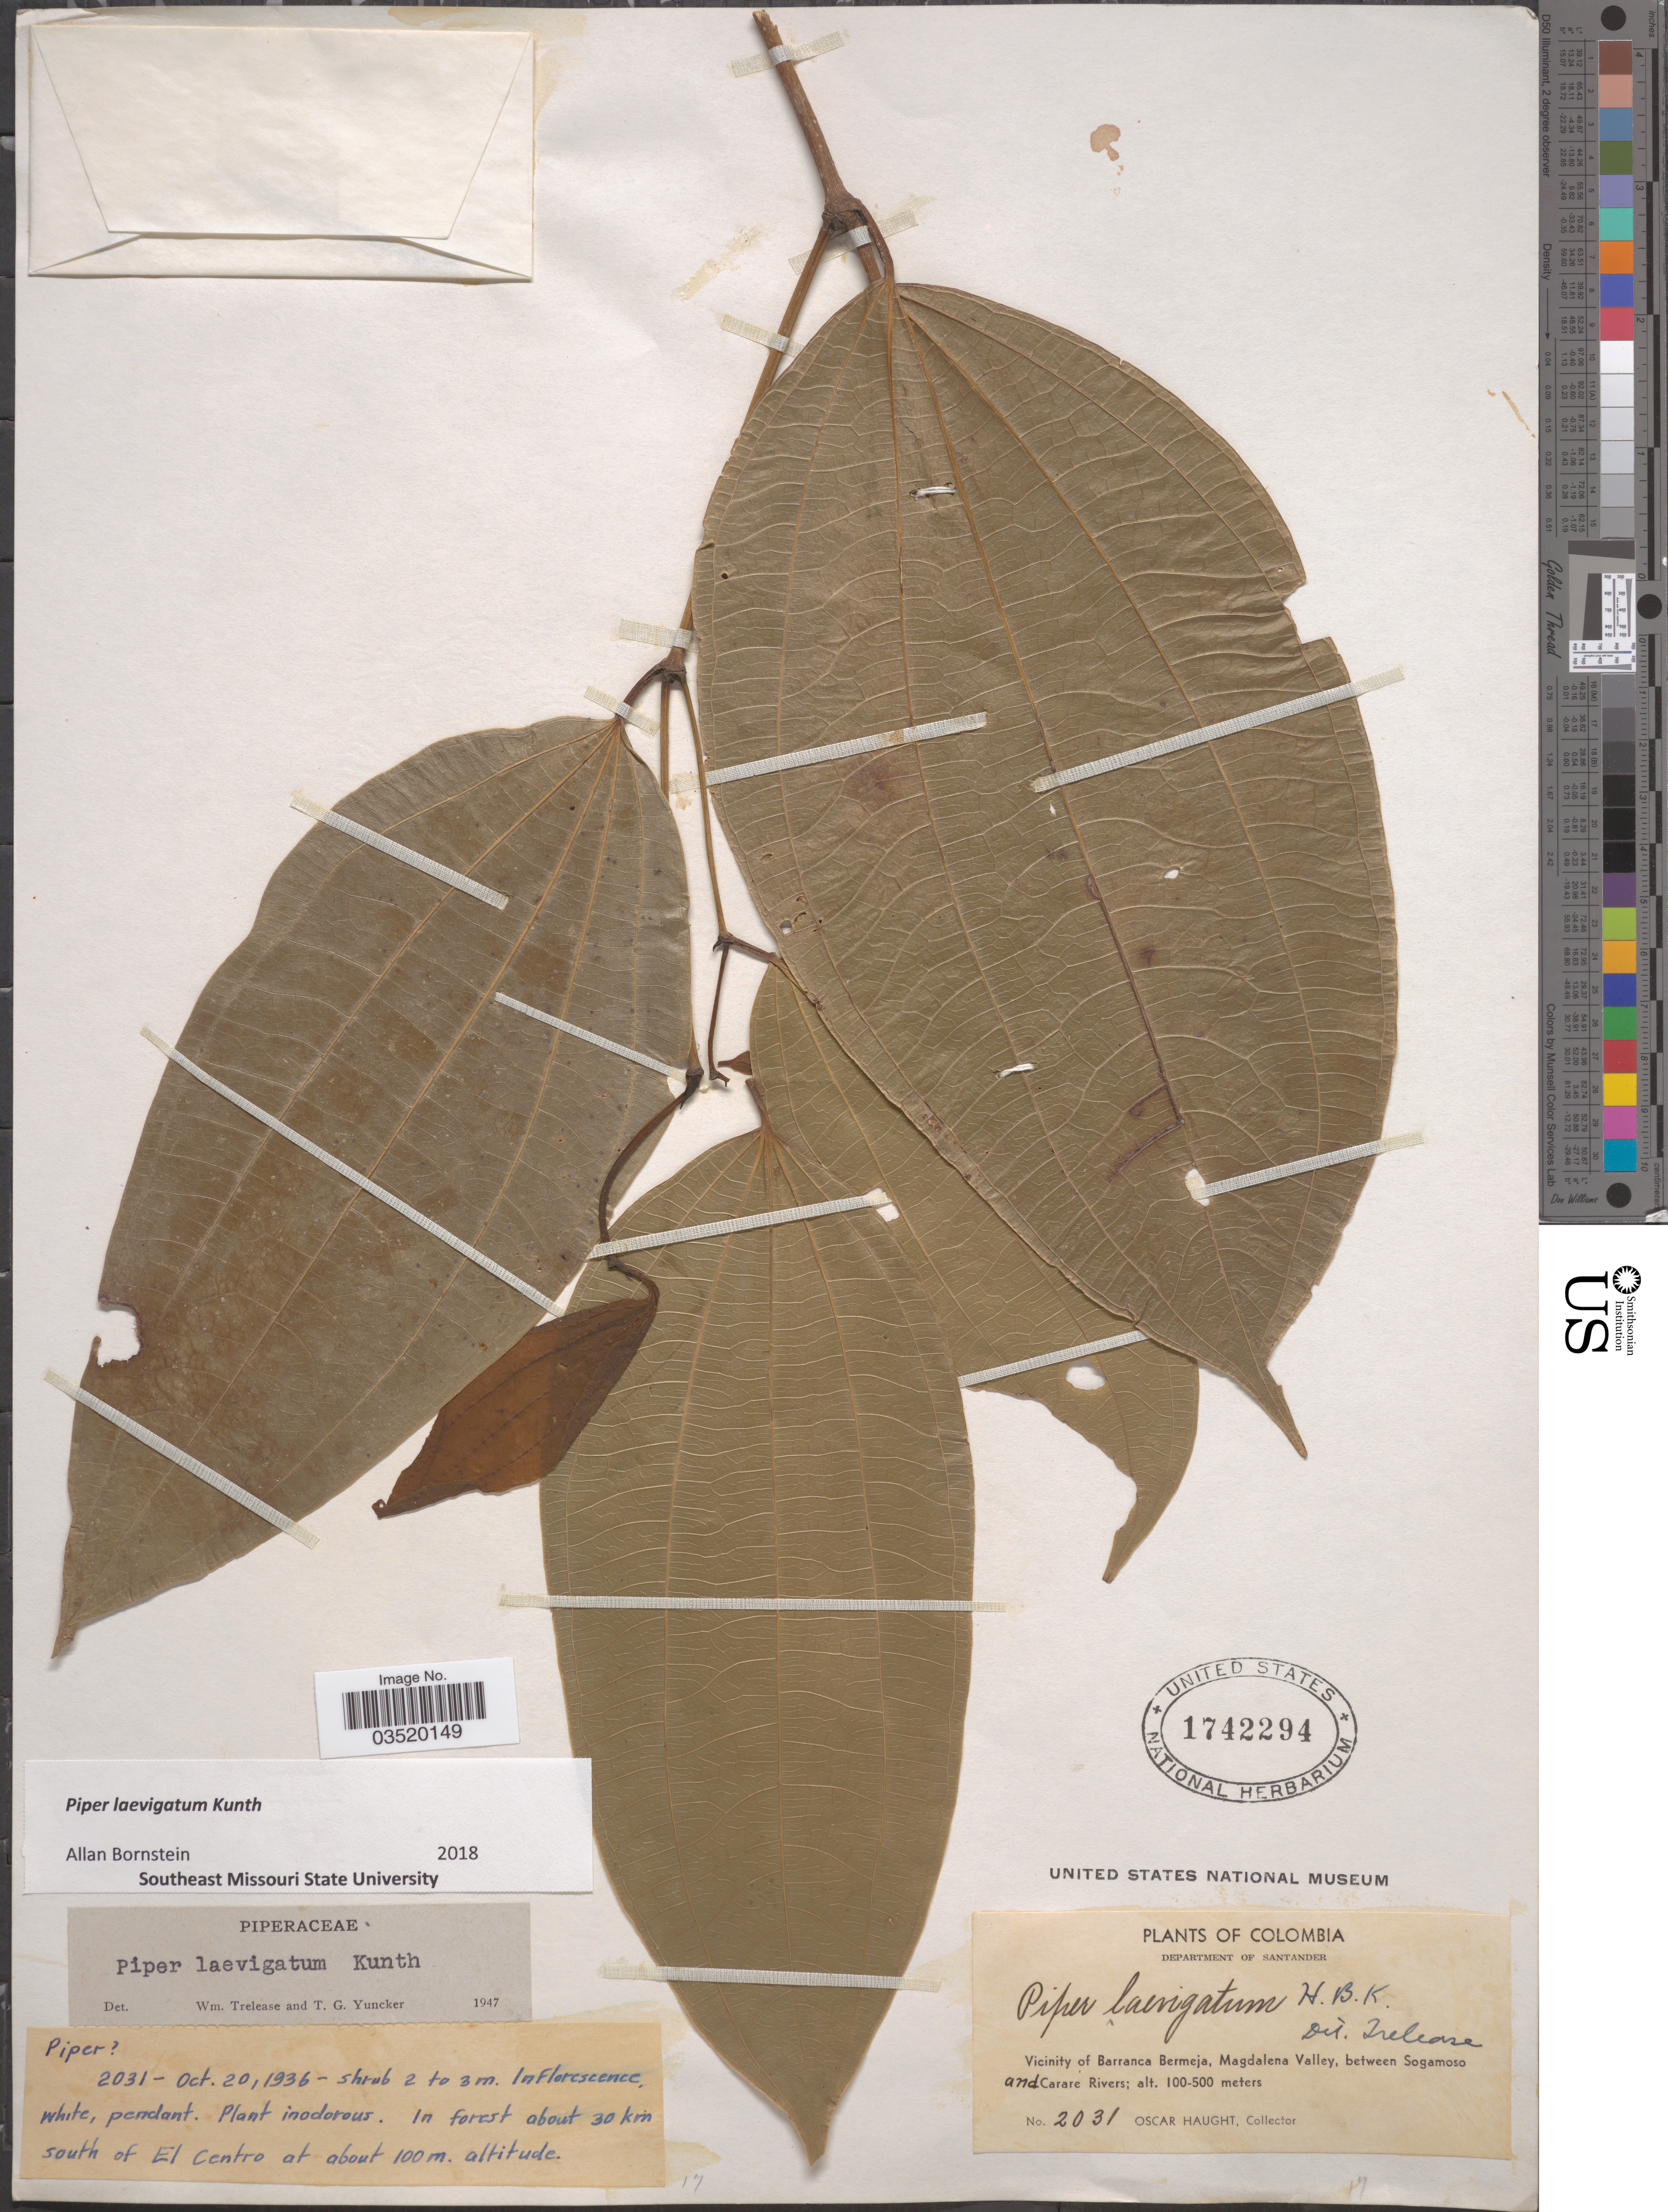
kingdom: Plantae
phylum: Tracheophyta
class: Magnoliopsida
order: Piperales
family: Piperaceae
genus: Piper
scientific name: Piper laevigatum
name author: Kunth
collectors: O. Haught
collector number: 2031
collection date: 1936-10-20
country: Colombia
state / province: Santander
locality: In forest about 30 km south of El Centro. Department of Santander. Vicinity of Barranca Bermeja, Magdalena Valley, between Sogamoso and Carare Rivers.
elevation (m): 100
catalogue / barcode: US 1742294